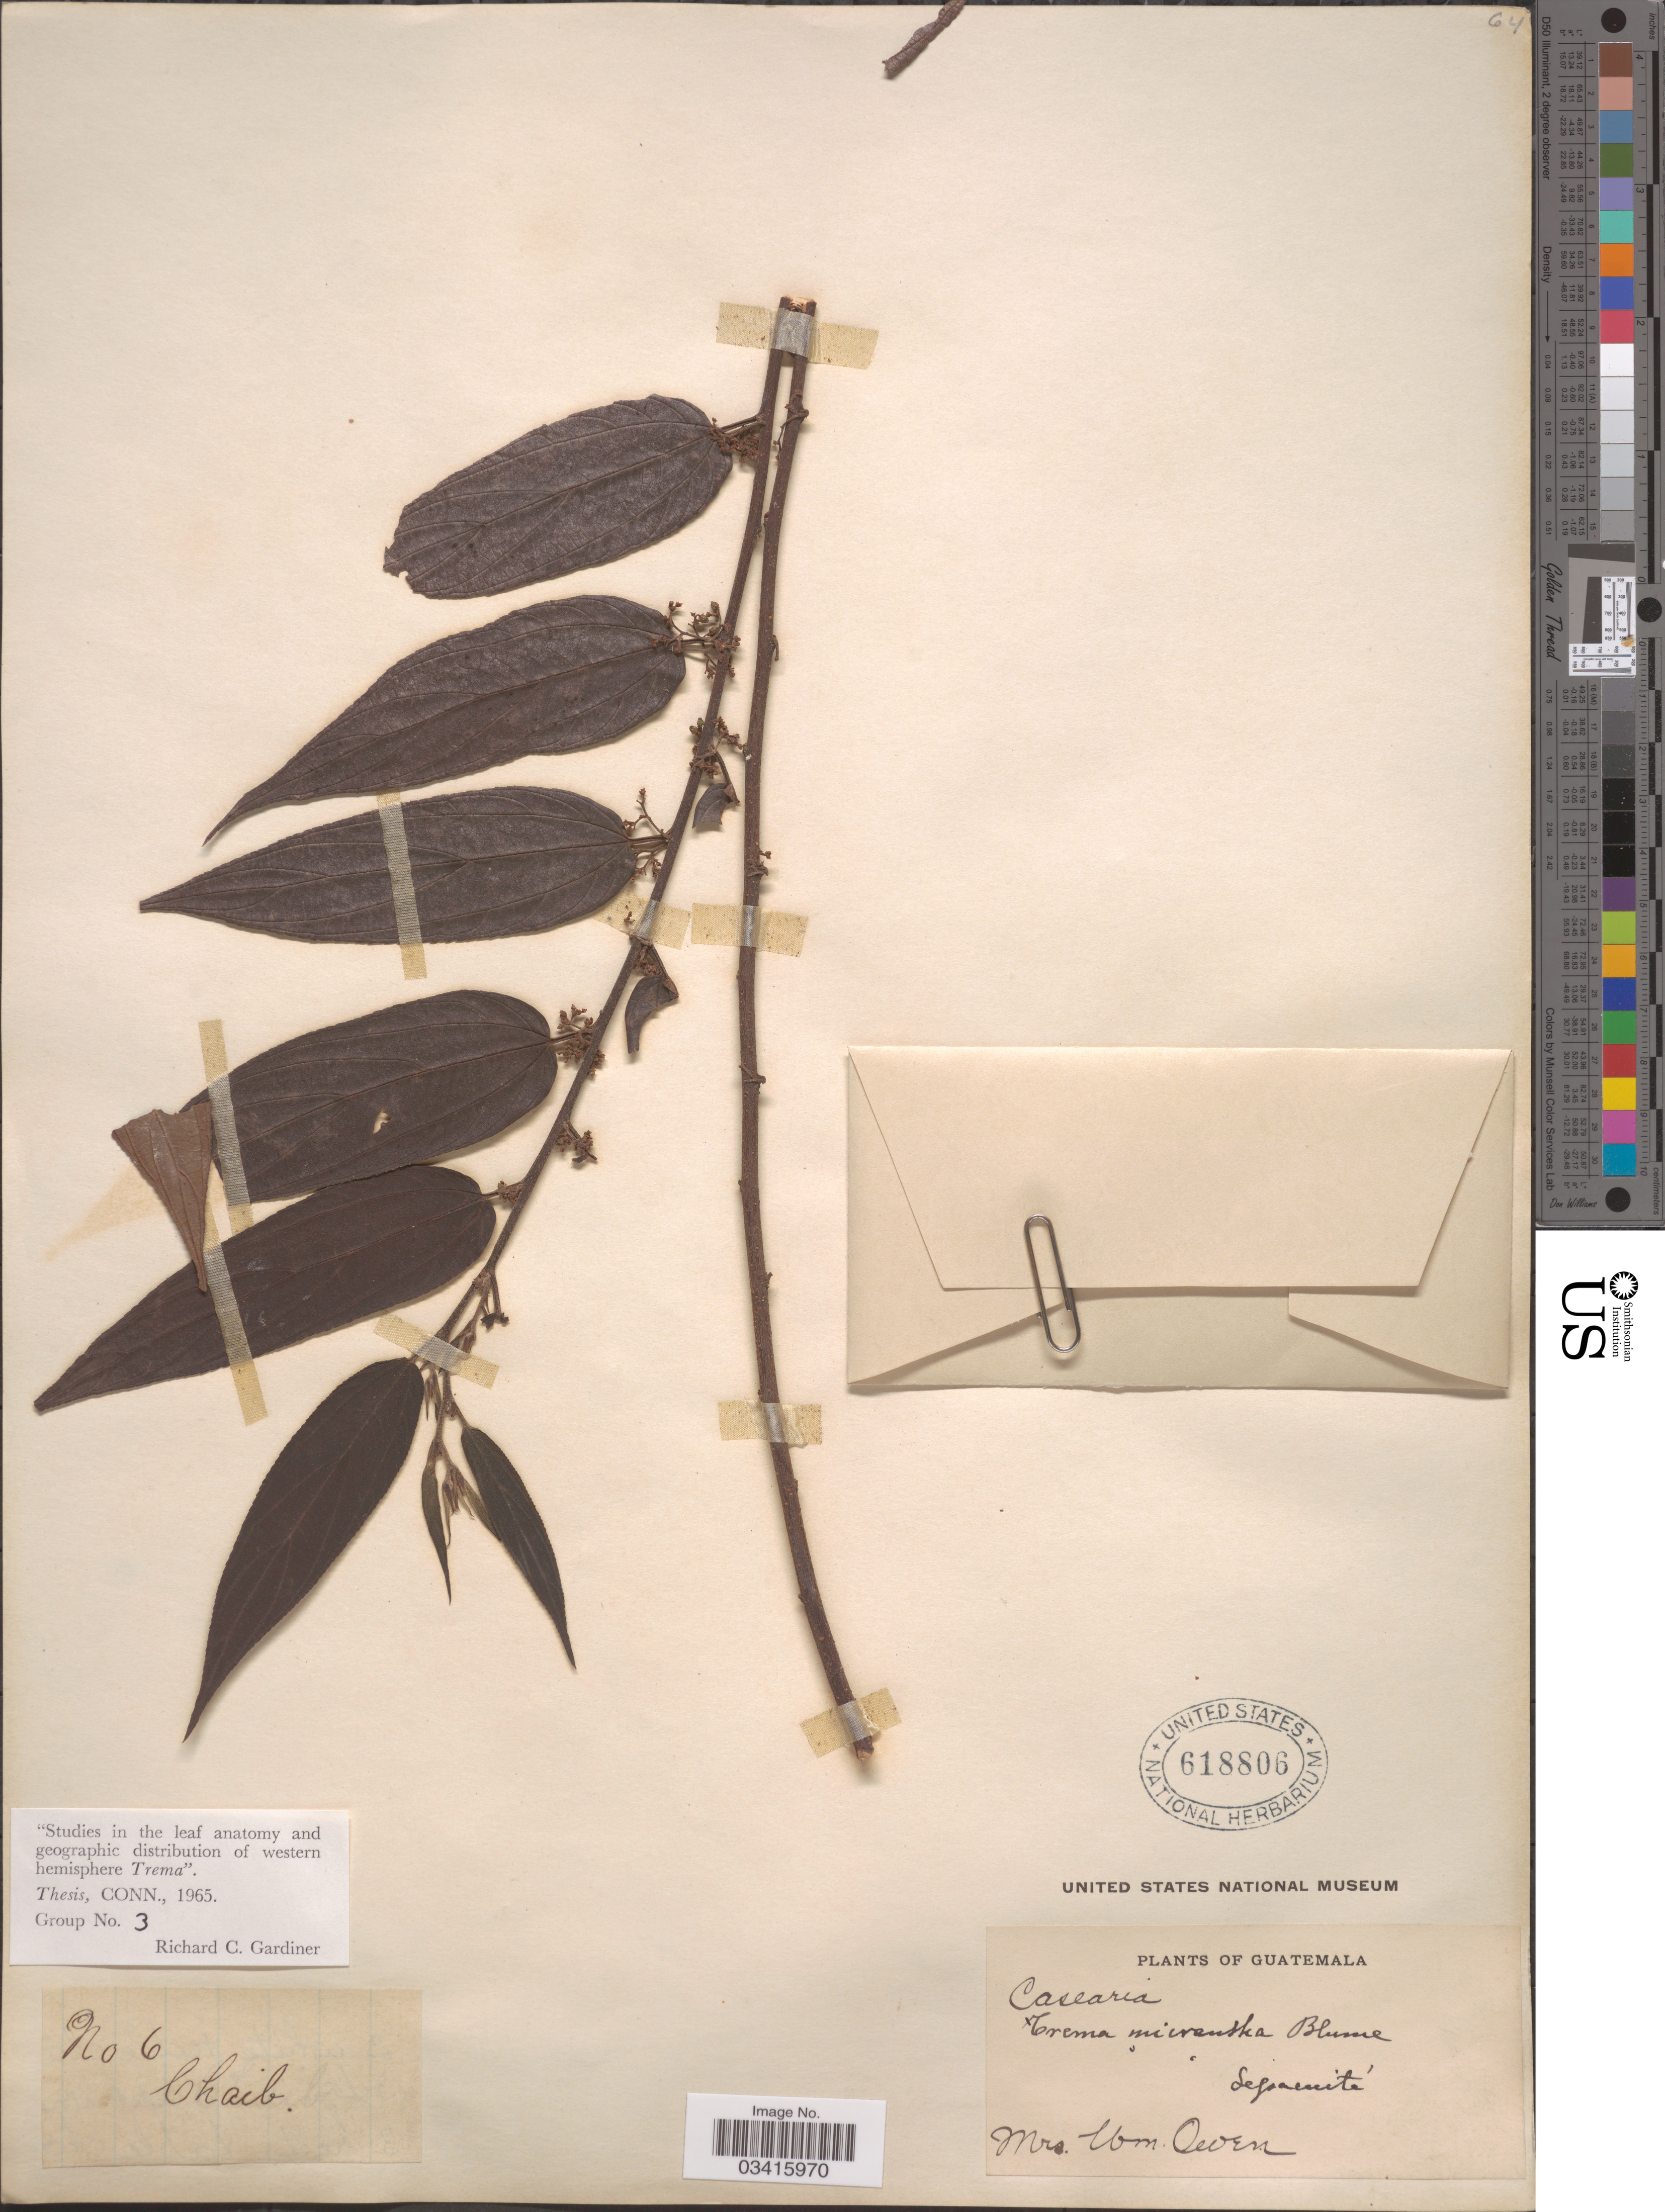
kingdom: Plantae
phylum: Tracheophyta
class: Magnoliopsida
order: Rosales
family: Cannabaceae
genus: Trema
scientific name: Trema micranthum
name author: (L.) Blume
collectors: W. Owen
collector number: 6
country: Guatemala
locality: Chaib. [unsure placement]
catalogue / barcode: US 618806